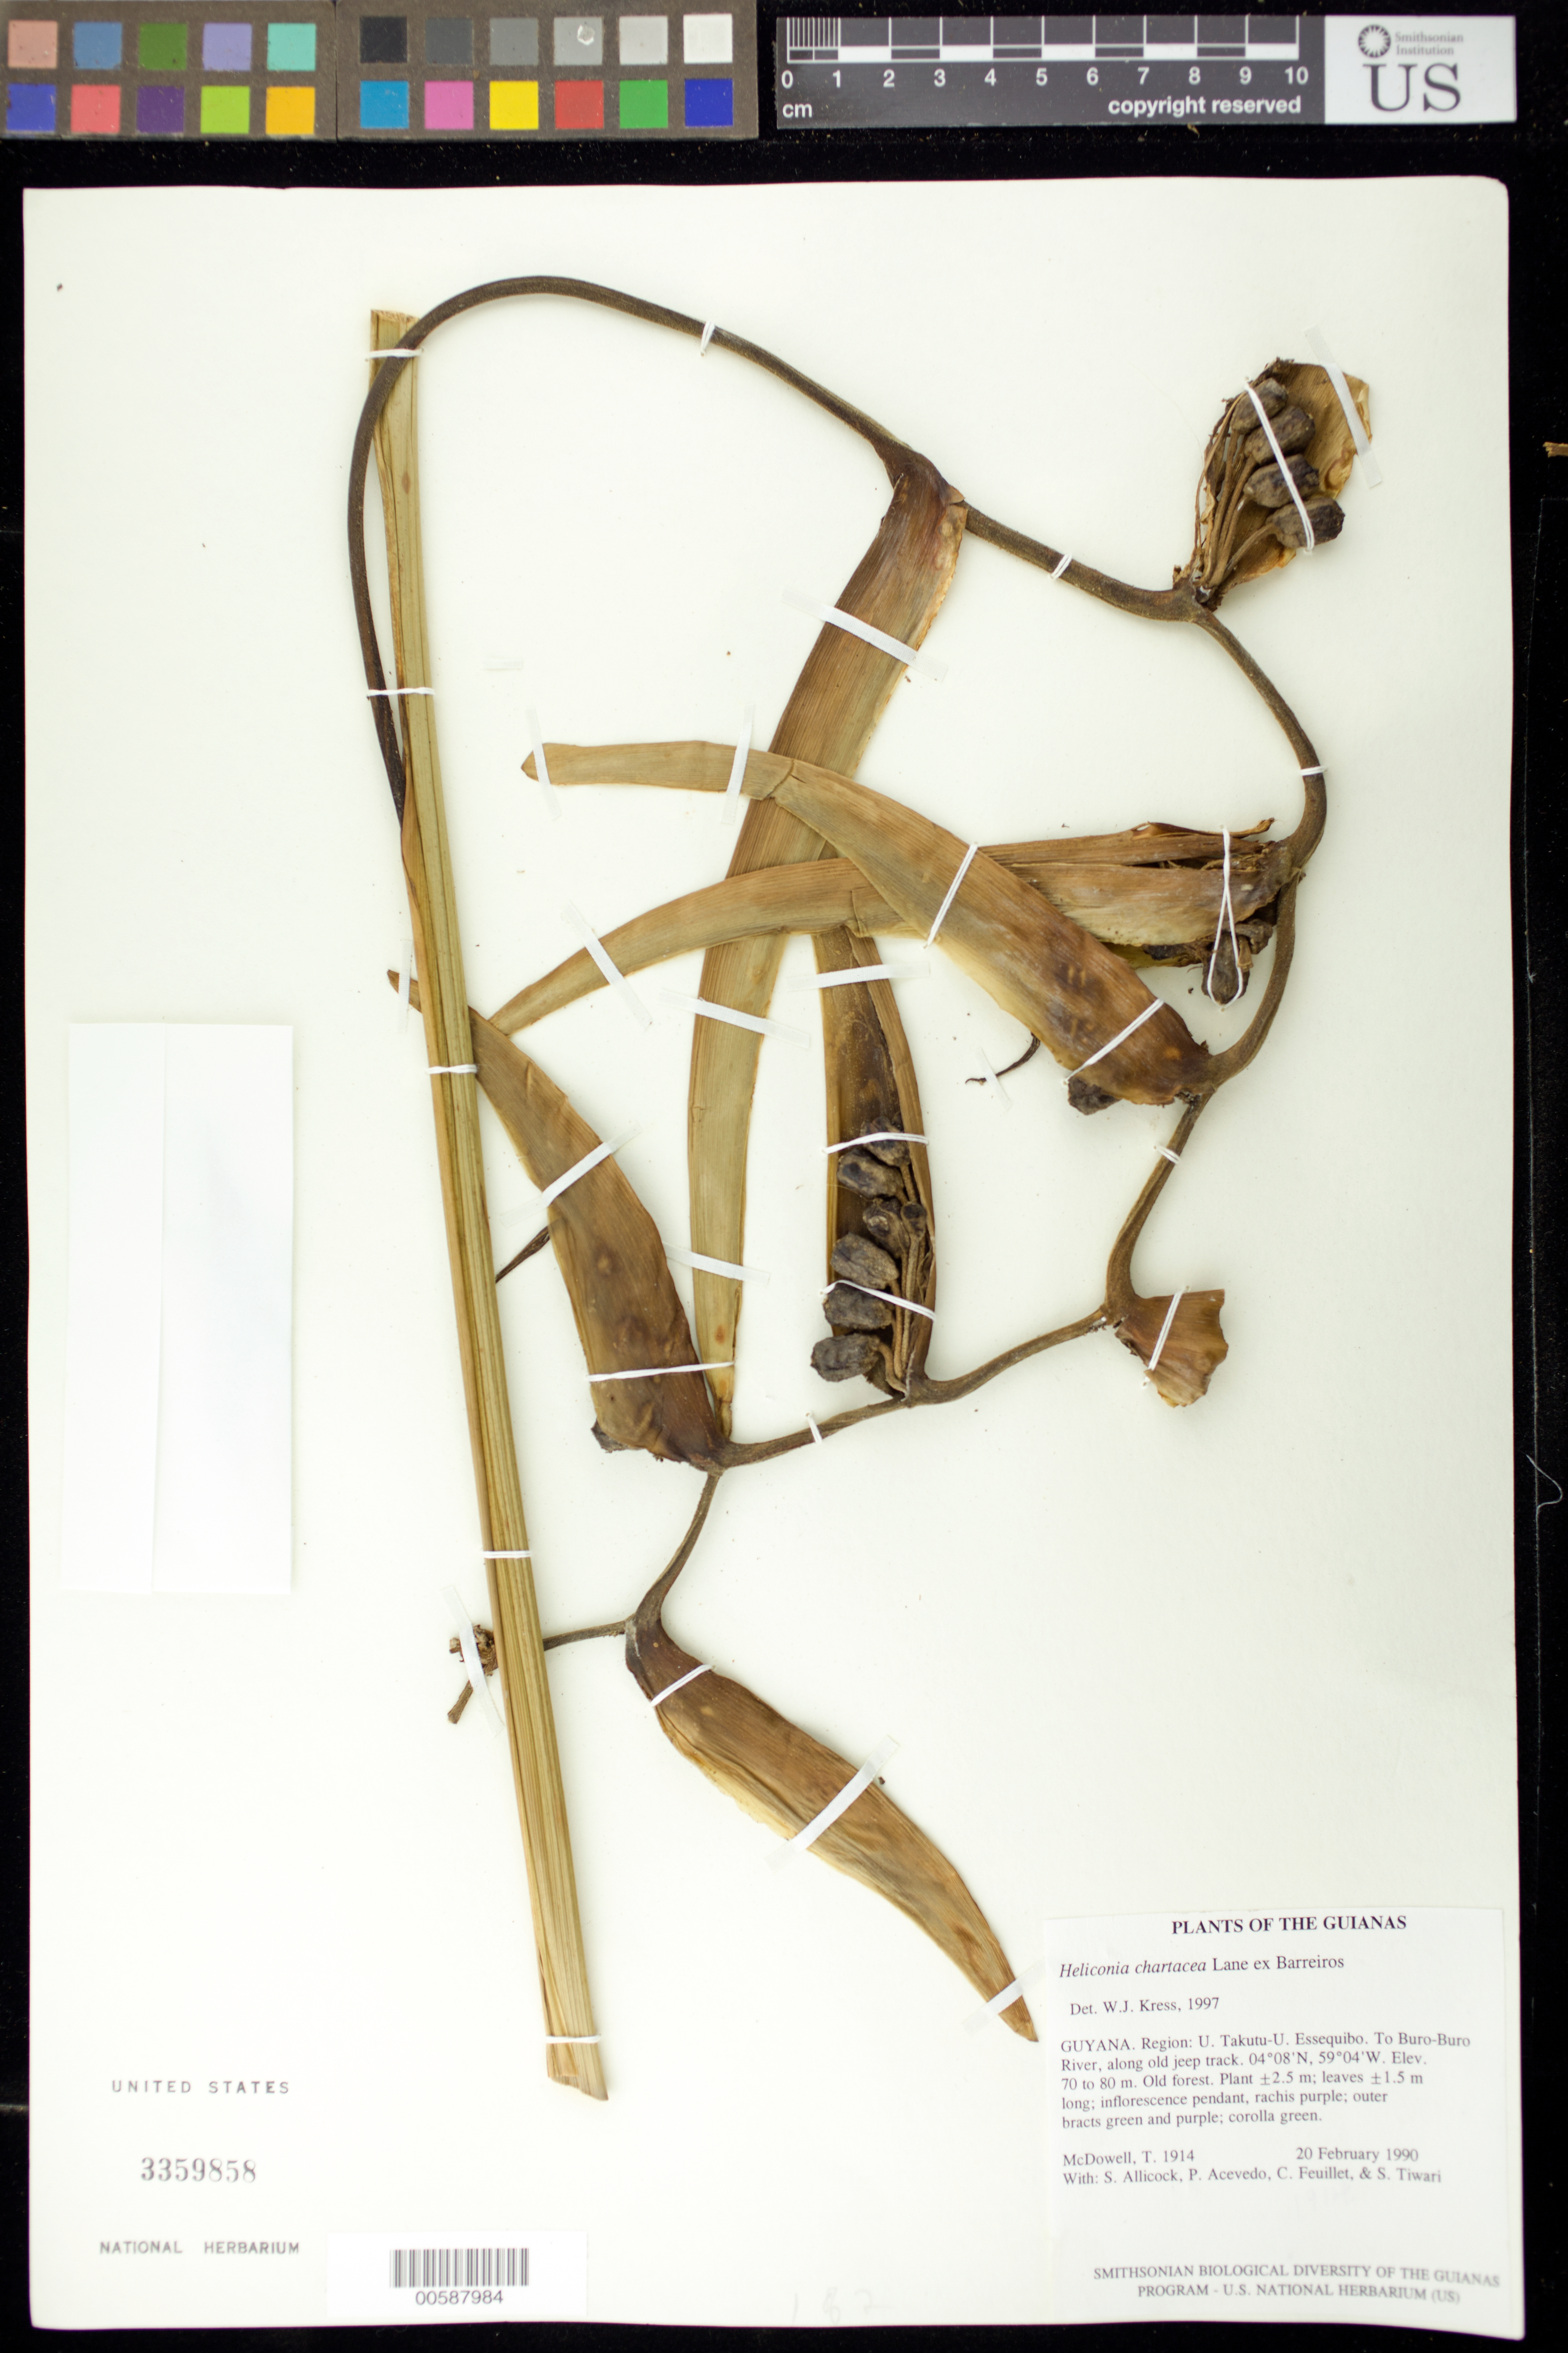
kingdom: Plantae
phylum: Tracheophyta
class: Liliopsida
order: Zingiberales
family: Heliconiaceae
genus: Heliconia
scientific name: Heliconia chartacea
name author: Lane ex Barreiros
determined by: Kress, W. J., (US), Smithsonian Institution - National Museum of Natural History (UNITED STATES)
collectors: T. McDowell, S. Allicock, P. Acevedo-Rodr., C. Feuillet & S. Tiwari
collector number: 1914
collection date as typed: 20 February 1990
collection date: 1990-02-20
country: Guyana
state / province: U. Takutu-U. Essequibo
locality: From Surama Village to Buro-Buro River, by road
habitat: Old forest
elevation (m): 70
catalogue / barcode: US 3359858